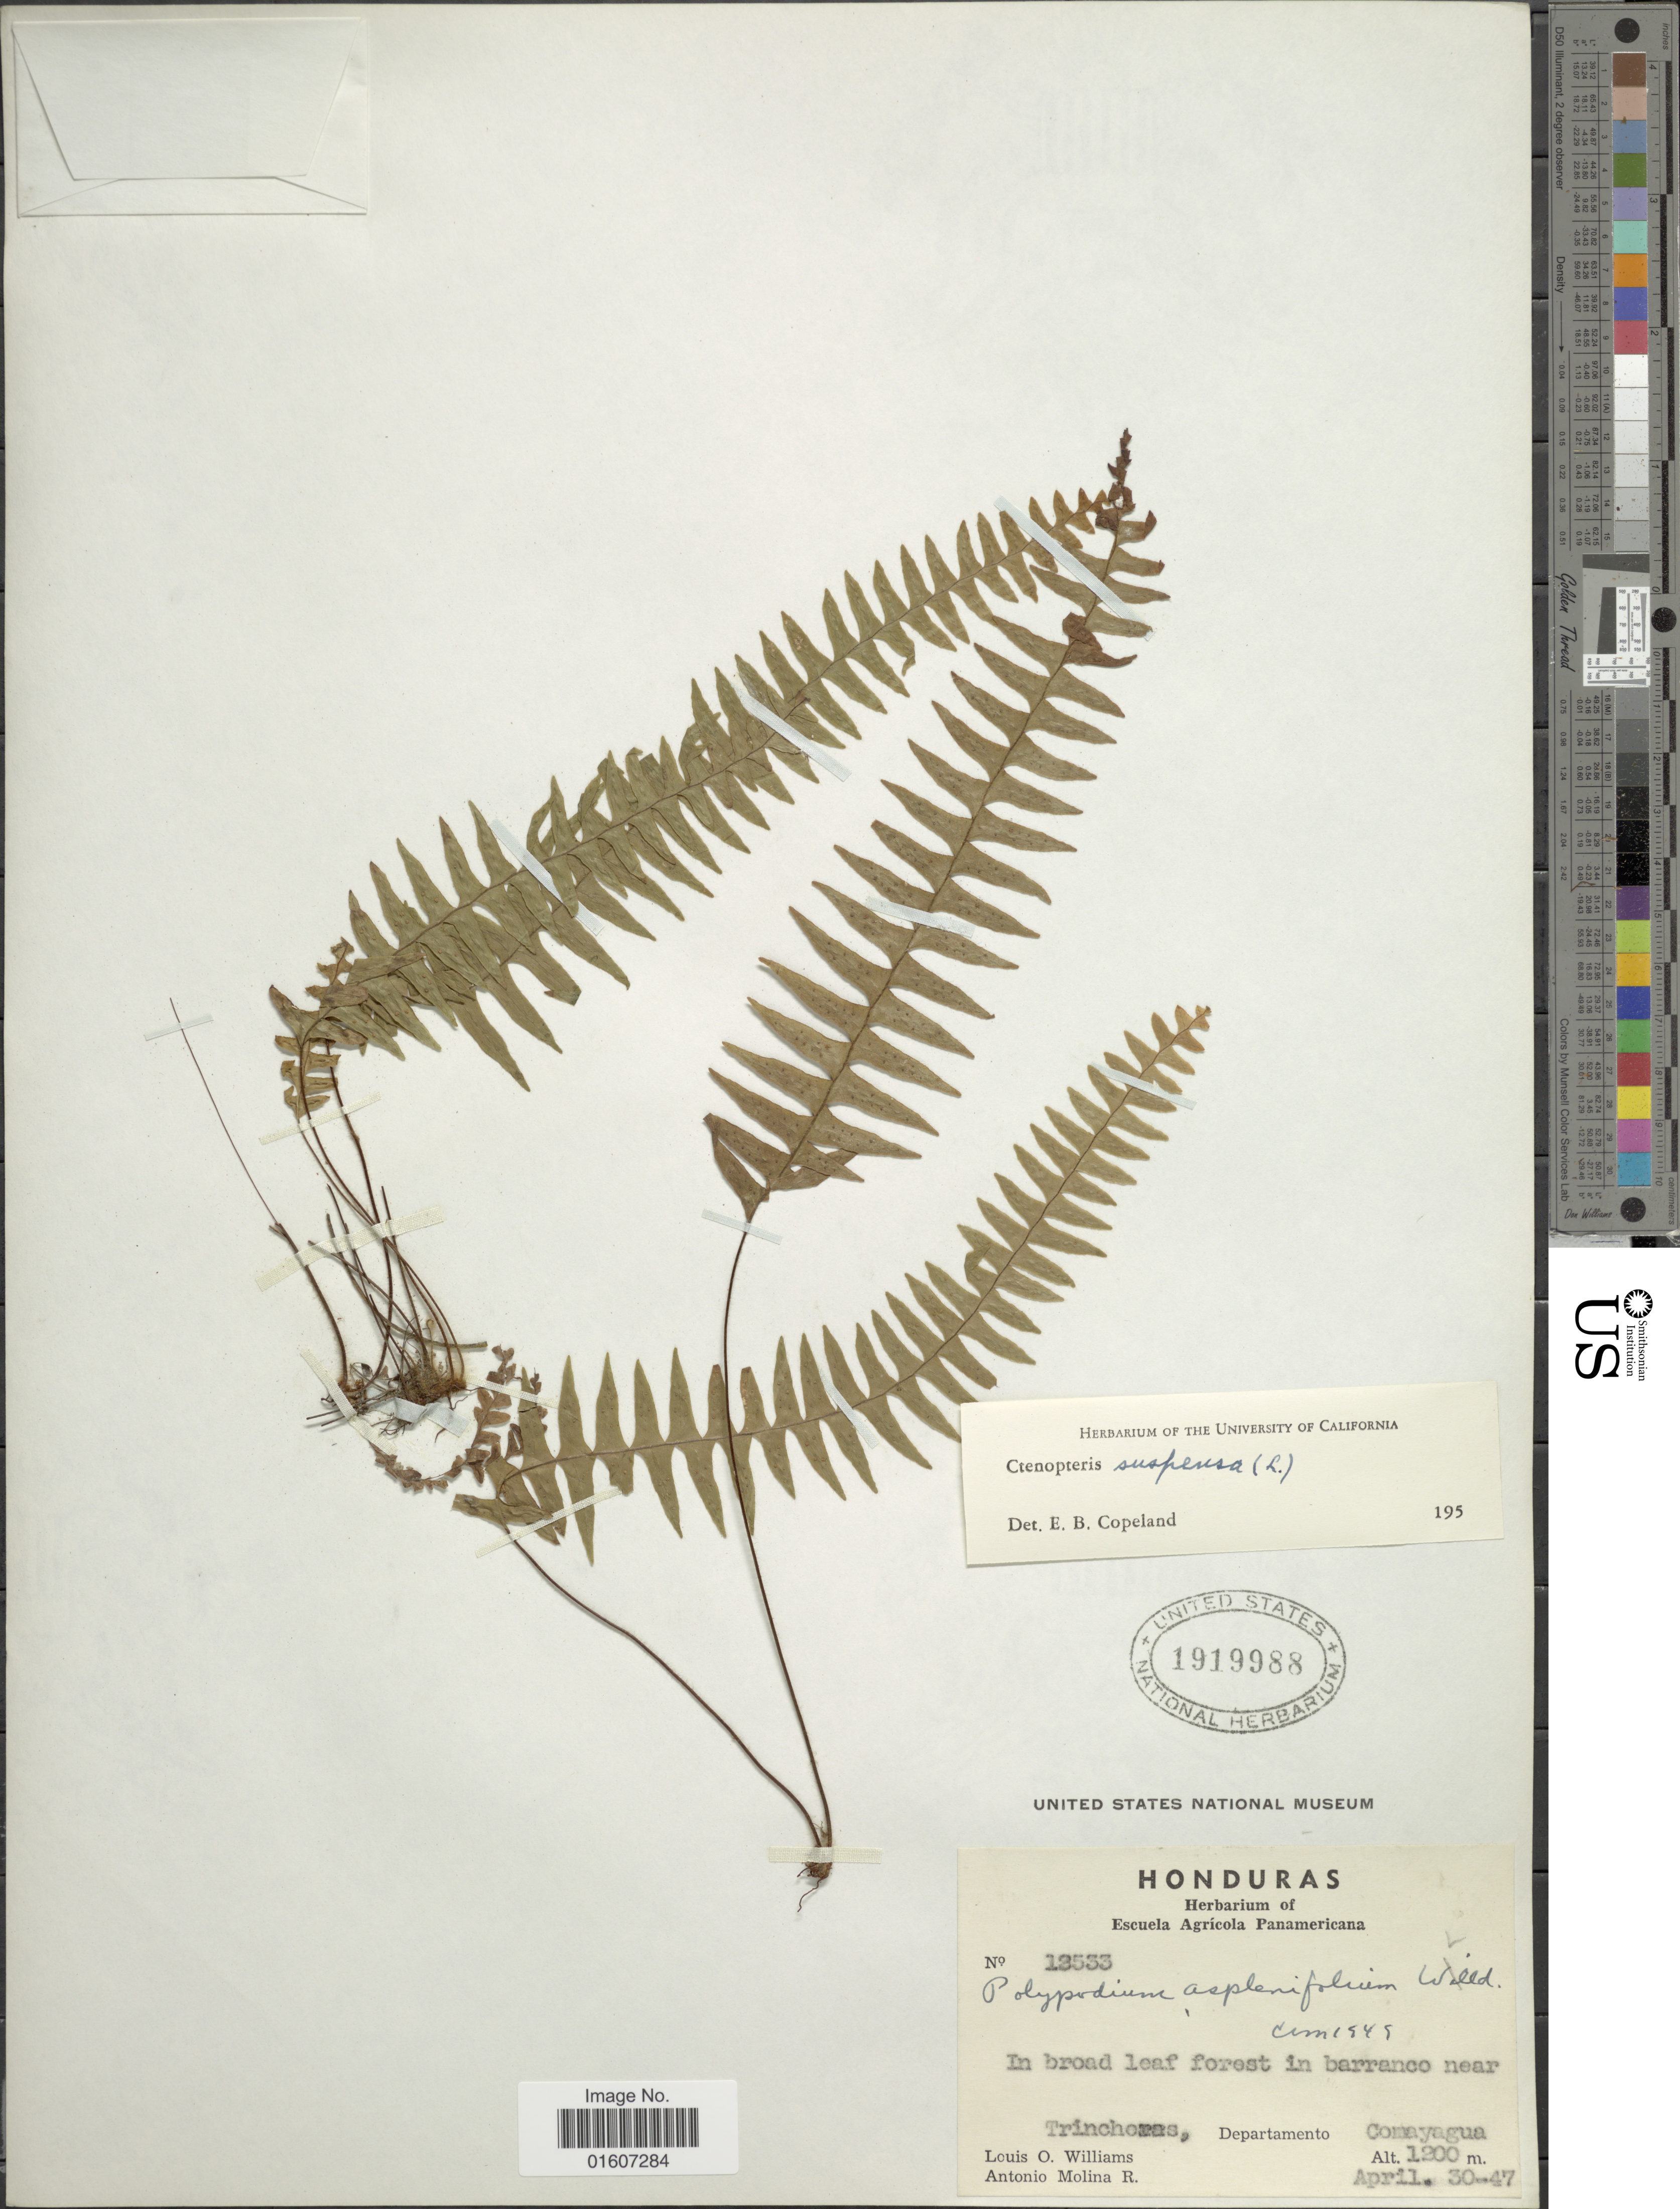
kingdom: Plantae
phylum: Tracheophyta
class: Polypodiopsida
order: Polypodiales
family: Polypodiaceae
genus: Terpsichore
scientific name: Terpsichore asplenifolia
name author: (L.) A.R. Sm.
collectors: L. O. Williams & A. Molina R.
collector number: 12533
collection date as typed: Transcribed d/m/y: 30/4/47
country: Honduras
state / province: Comayagua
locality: In broad leaf forest in barranco near Trinchoras, Departamento Comayagua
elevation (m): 1200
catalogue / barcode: US 1919988